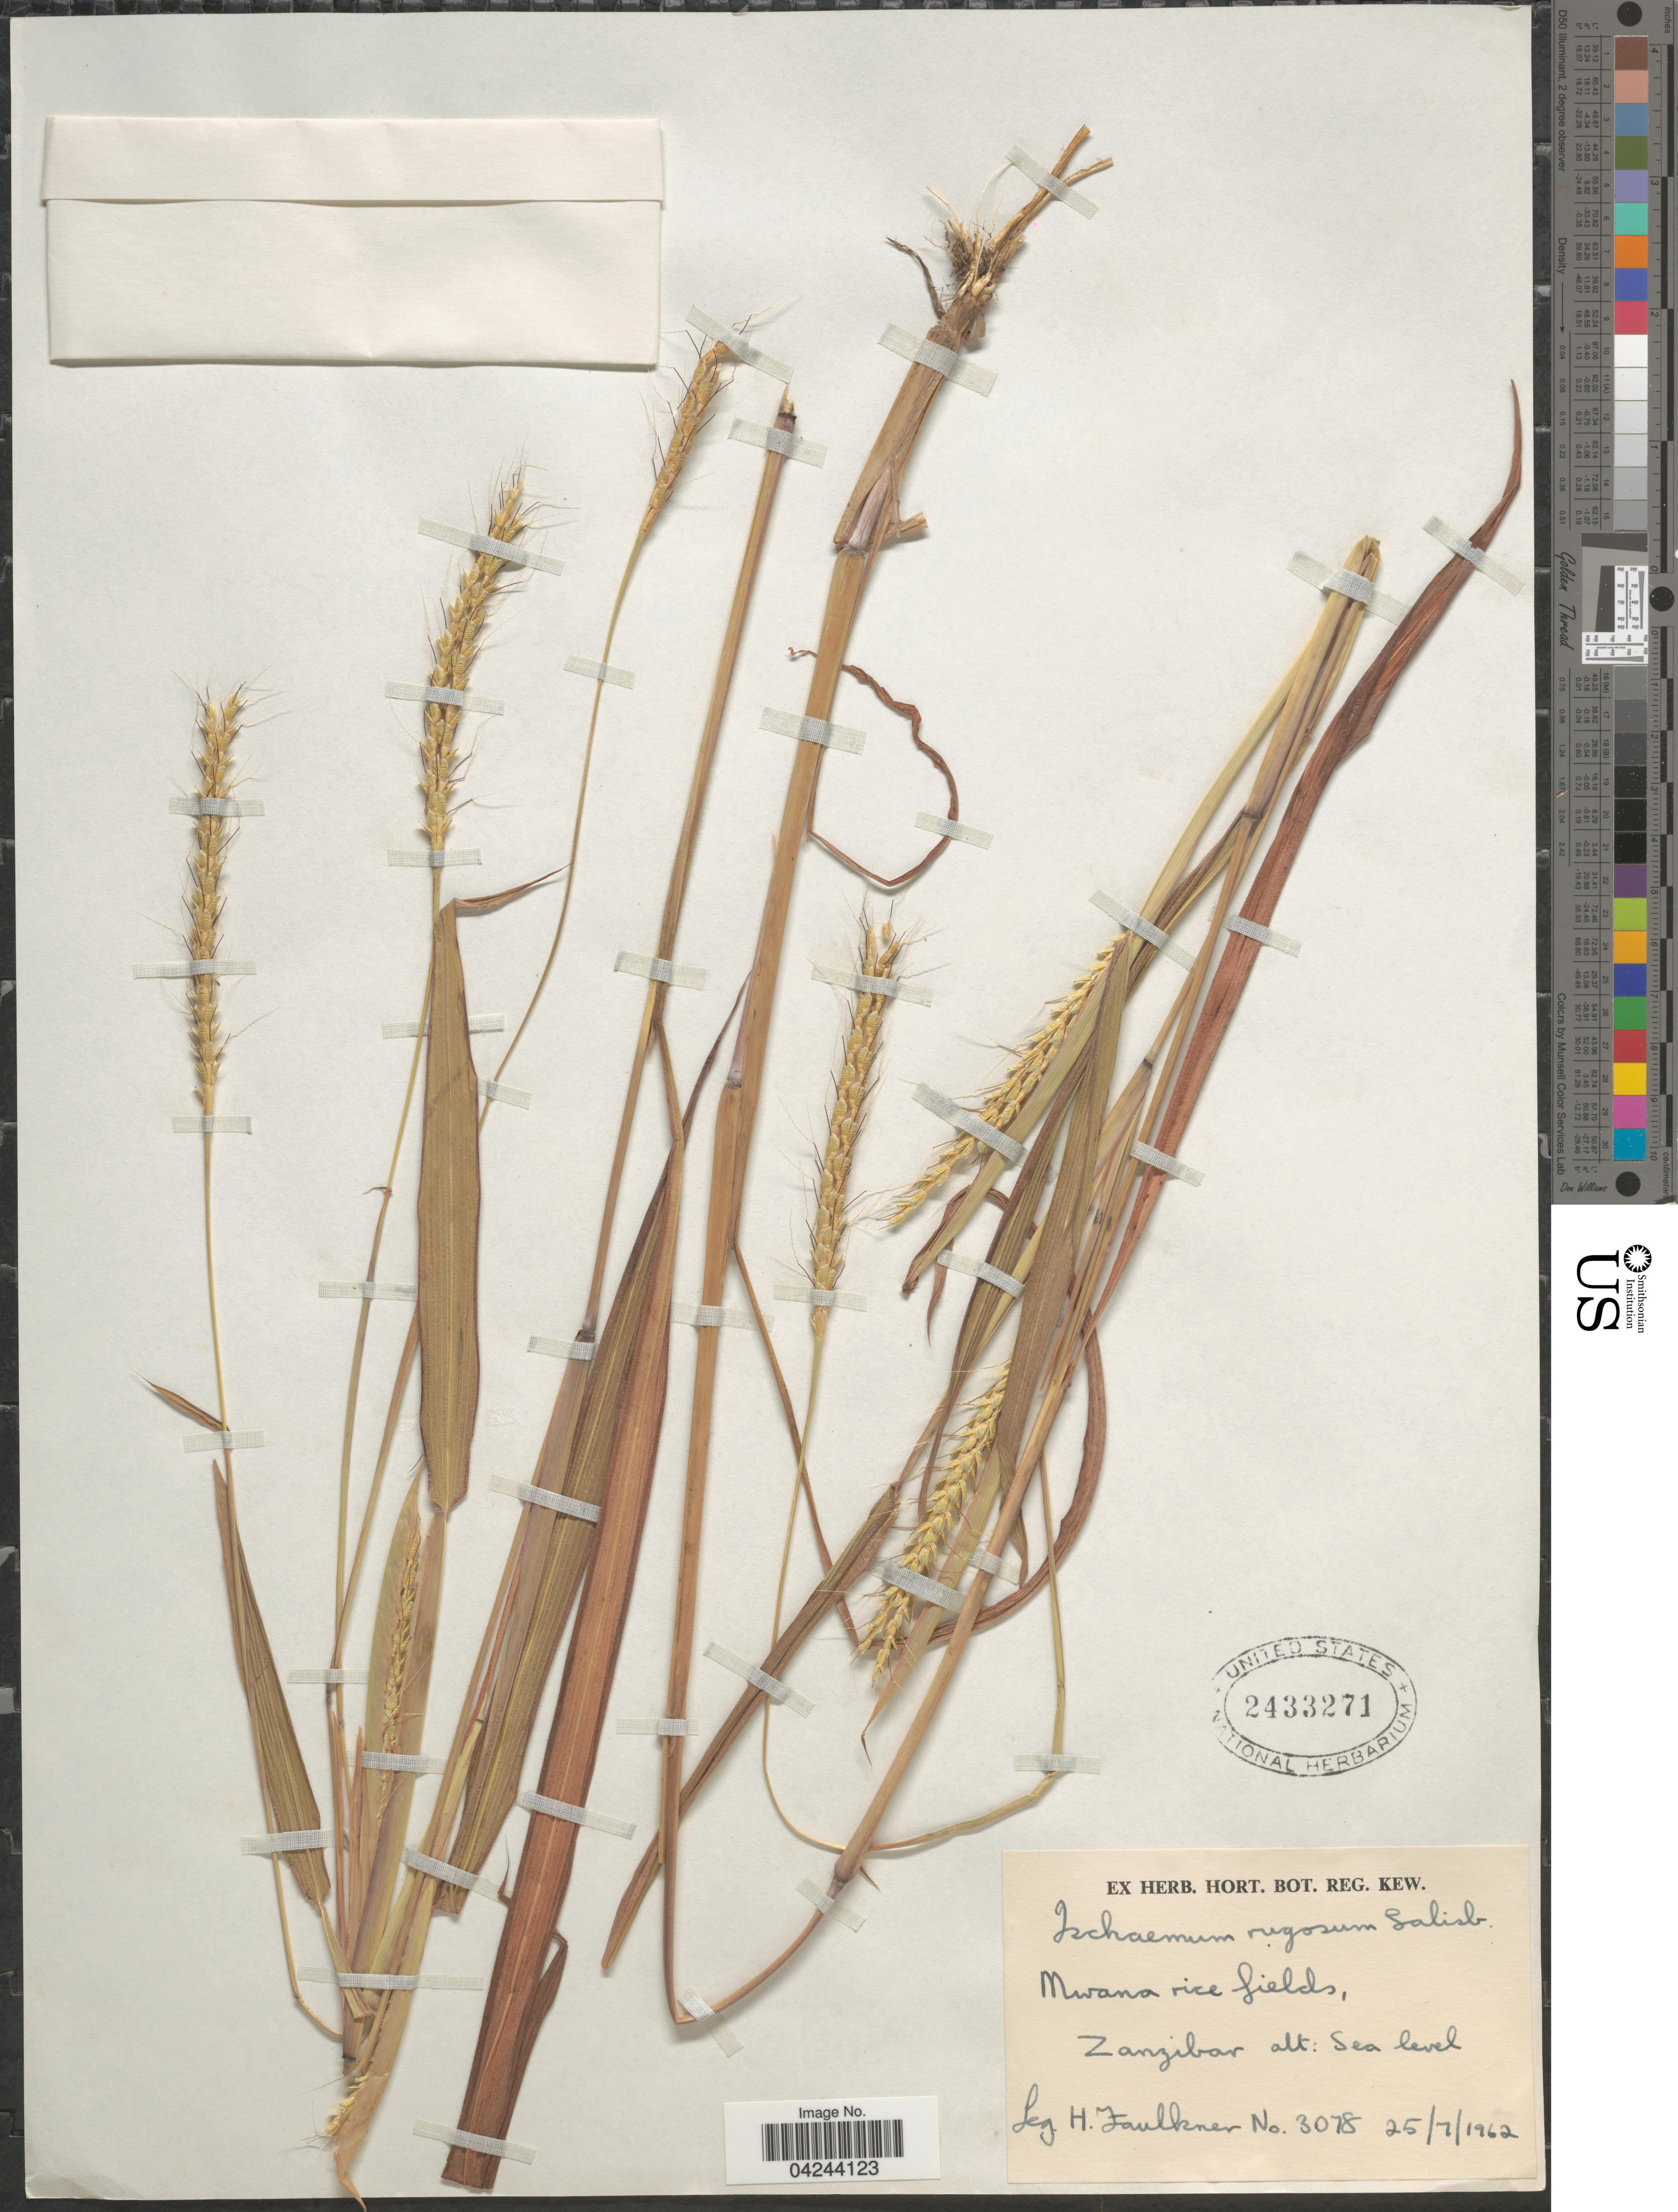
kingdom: Plantae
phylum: Tracheophyta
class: Liliopsida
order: Poales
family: Poaceae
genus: Ischaemum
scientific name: Ischaemum rugosum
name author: Salisb.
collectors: H. Faulkner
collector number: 3078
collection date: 1962-07-25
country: Tanzania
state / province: Zanzibar North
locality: Mwana rice fields.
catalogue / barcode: US 2433271